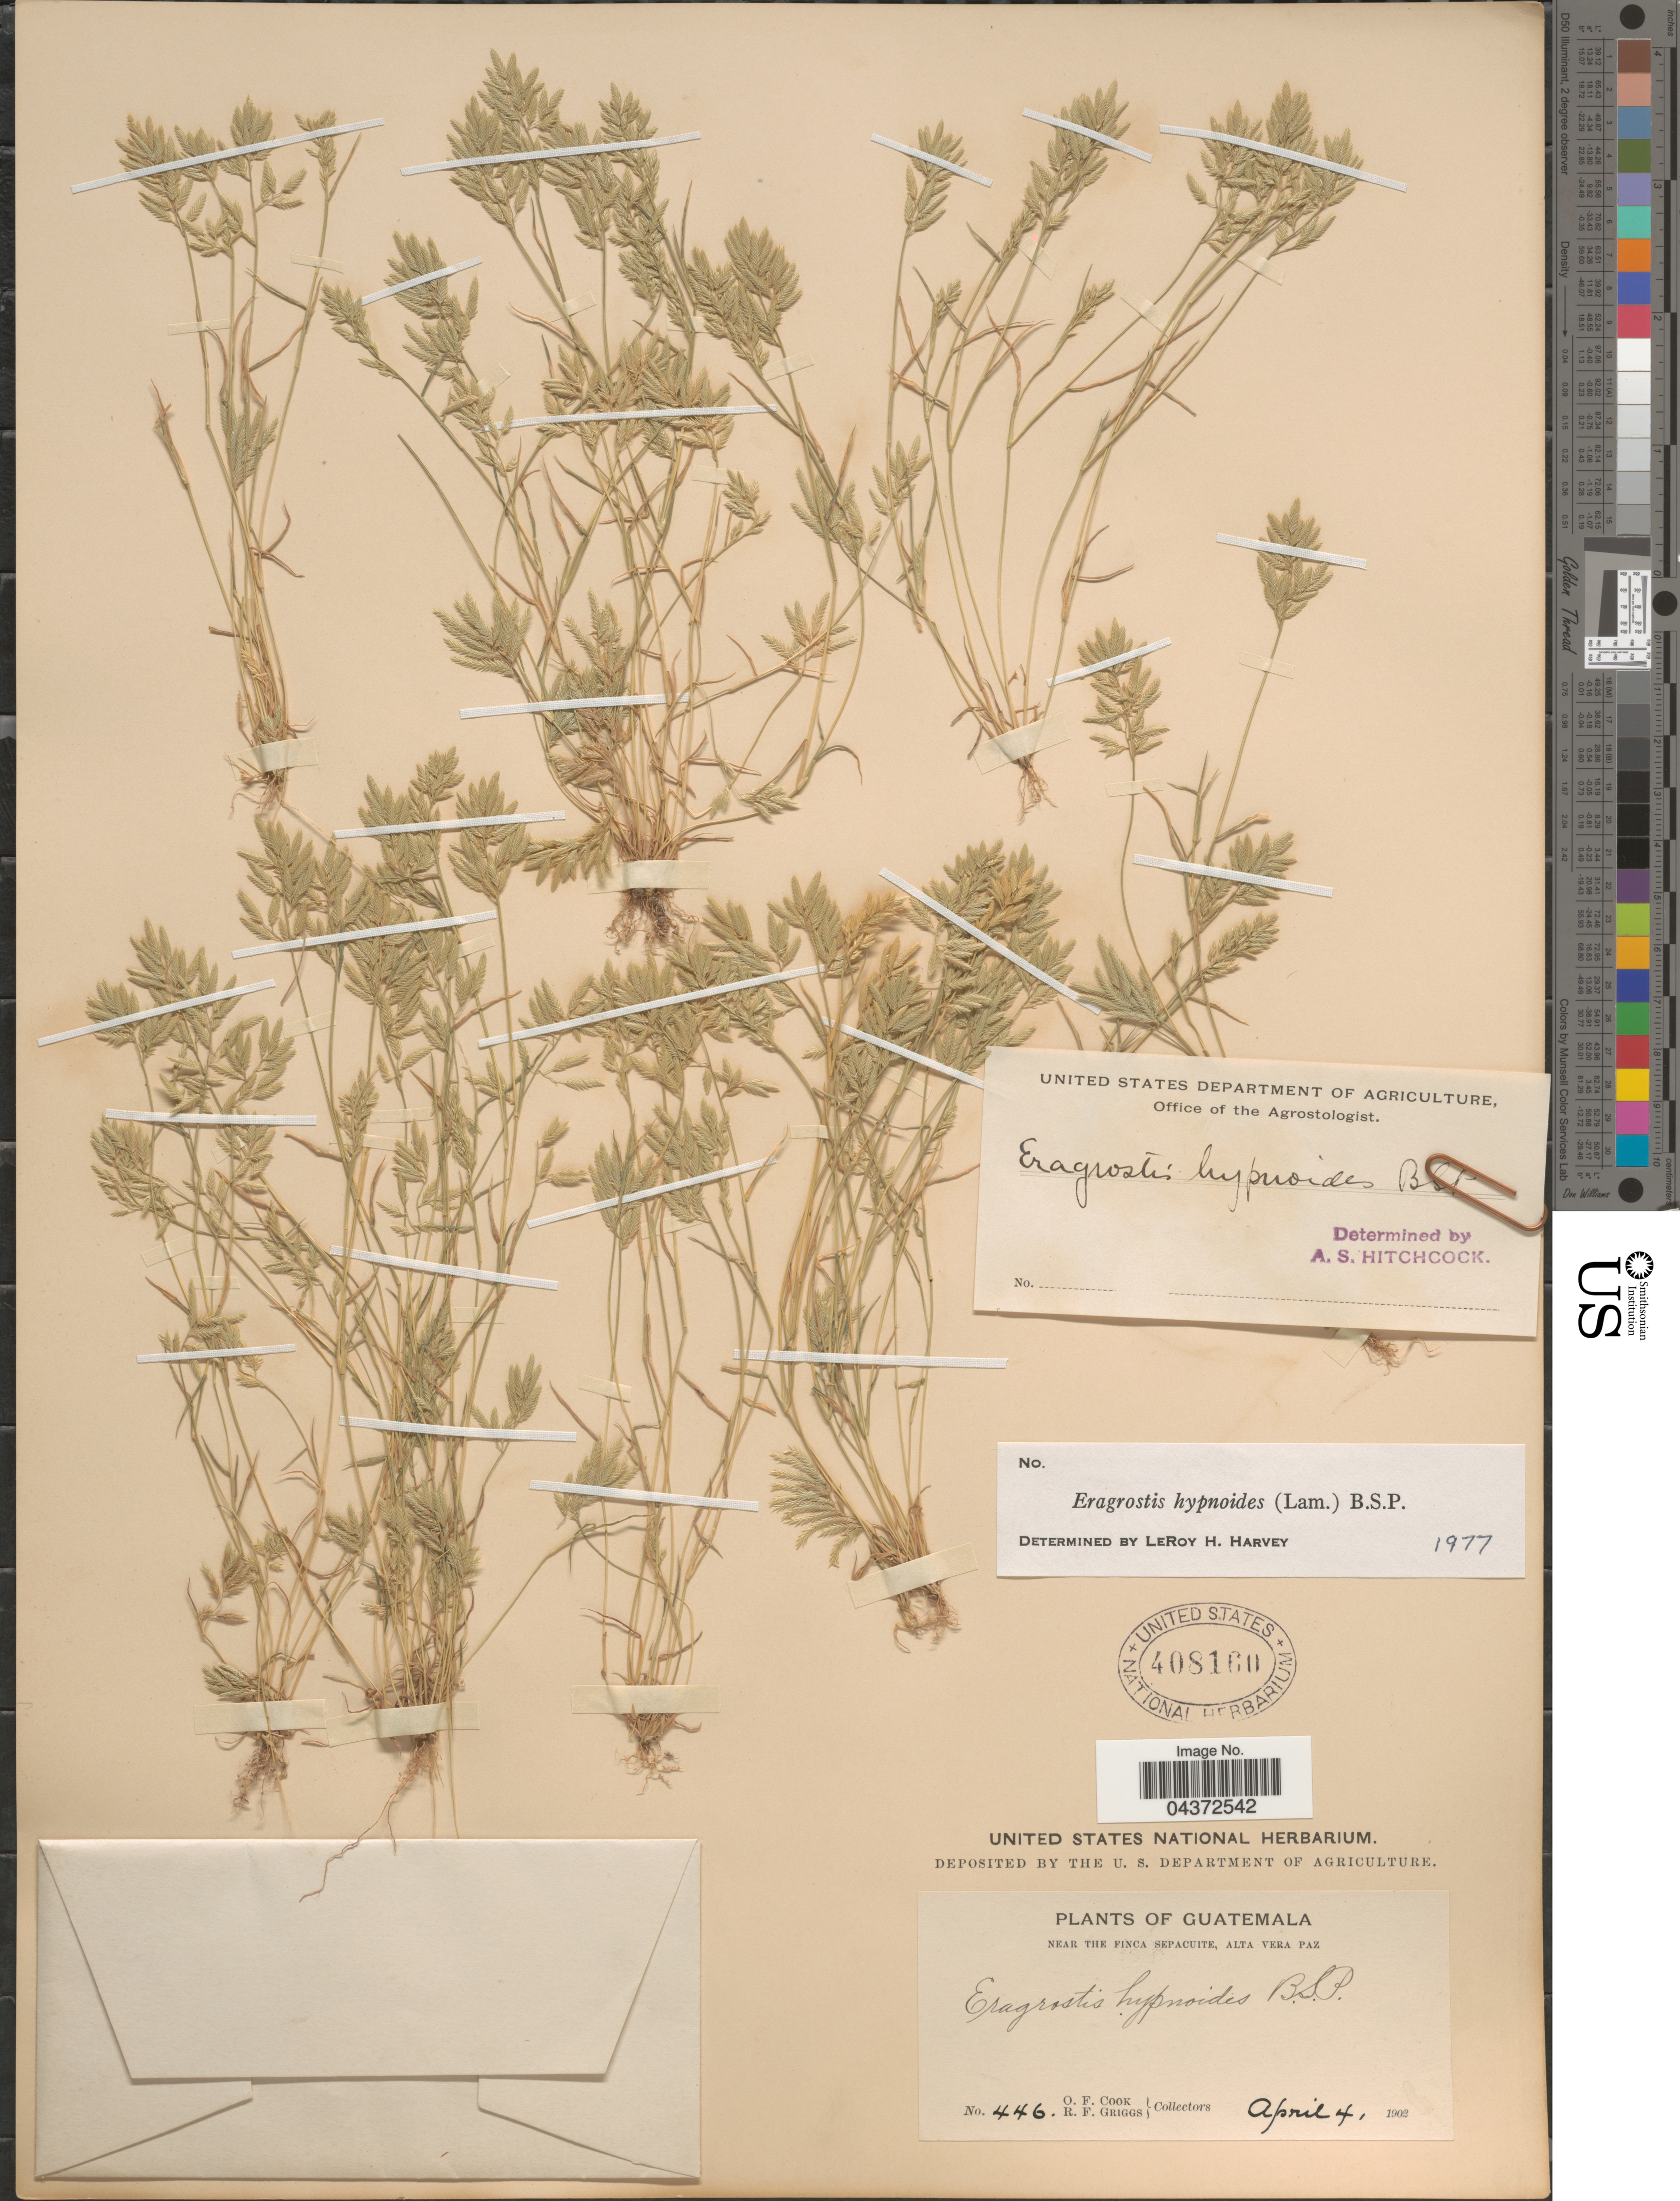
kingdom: Plantae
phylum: Tracheophyta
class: Liliopsida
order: Poales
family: Poaceae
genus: Eragrostis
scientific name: Eragrostis hypnoides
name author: (Lam.) Britton, Stearns & Poggenb.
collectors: O. F. Cook & R. F. Griggs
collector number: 446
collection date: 1902-04-04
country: Guatemala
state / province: Alta Verapaz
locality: Near the Finca Sepacuite, Alta Vera Paz.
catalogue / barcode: US 408160